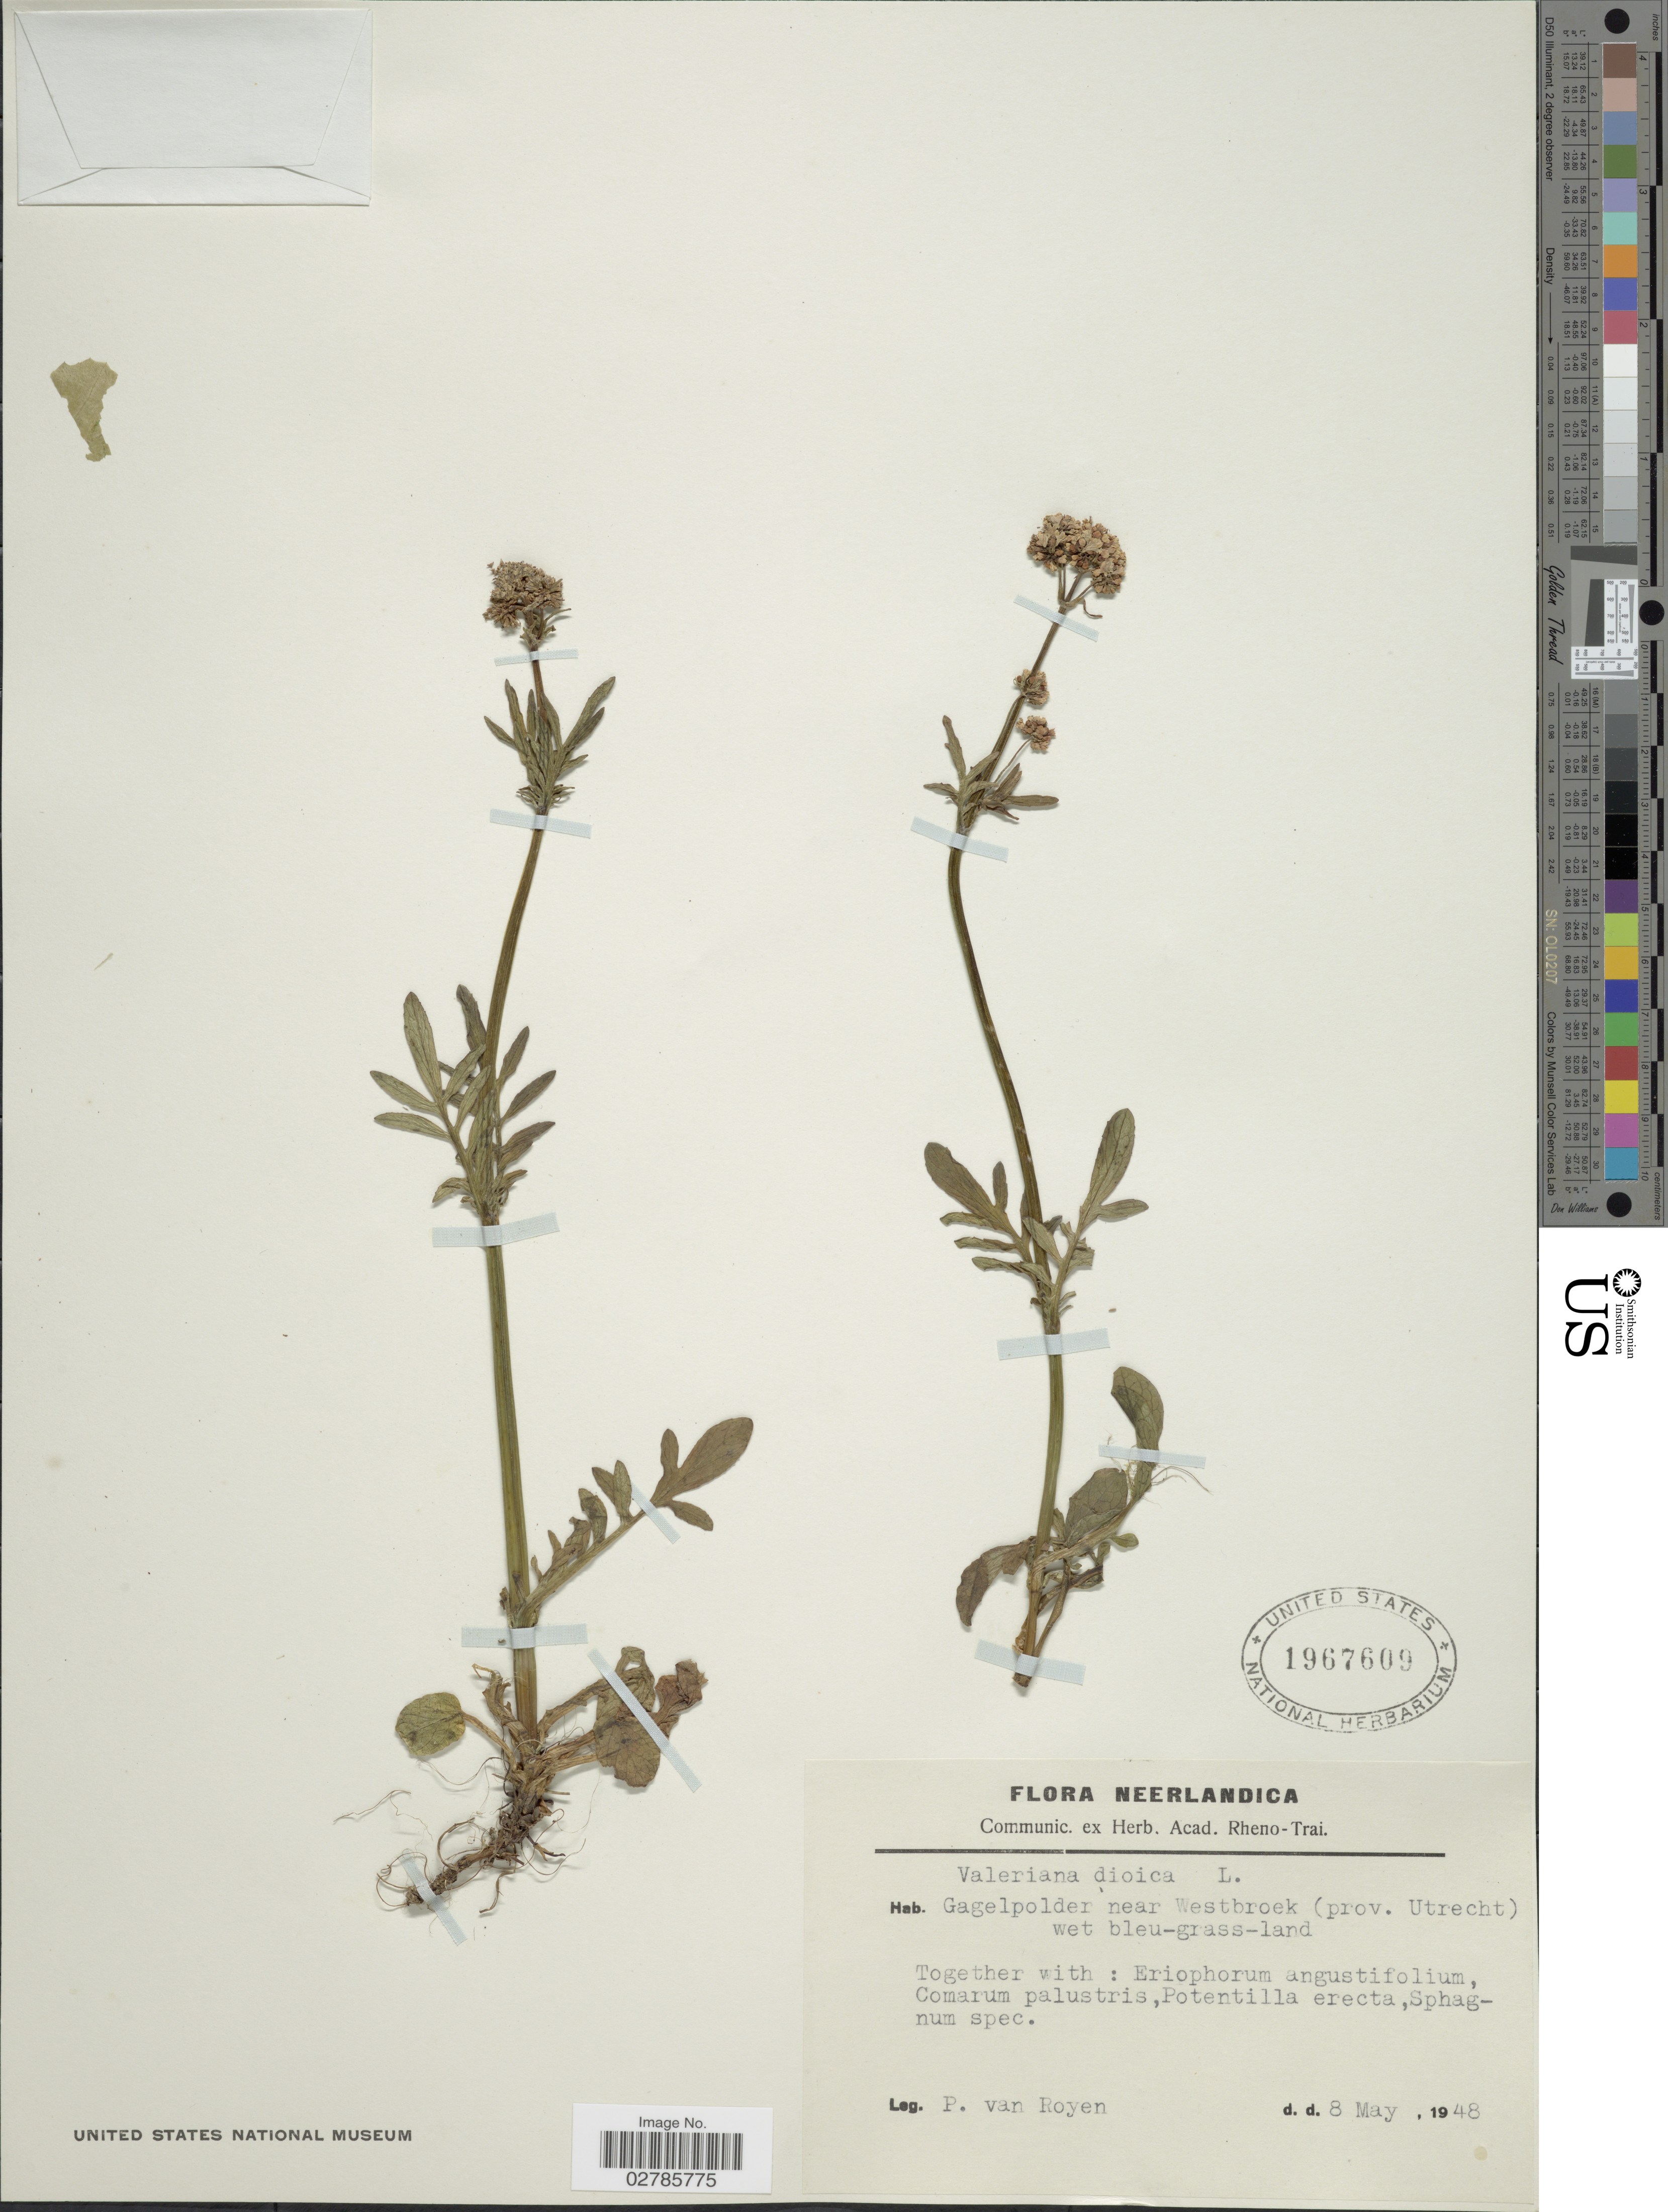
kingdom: Plantae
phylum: Tracheophyta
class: Magnoliopsida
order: Dipsacales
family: Caprifoliaceae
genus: Valeriana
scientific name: Valeriana dioica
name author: L.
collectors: P. van Royen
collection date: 1948-05-08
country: Netherlands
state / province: Utrecht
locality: Neerlandica. Gagelpolder near Westbroek (prov. Utrecht) wet bleu-grass-land.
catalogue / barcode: US 1967609